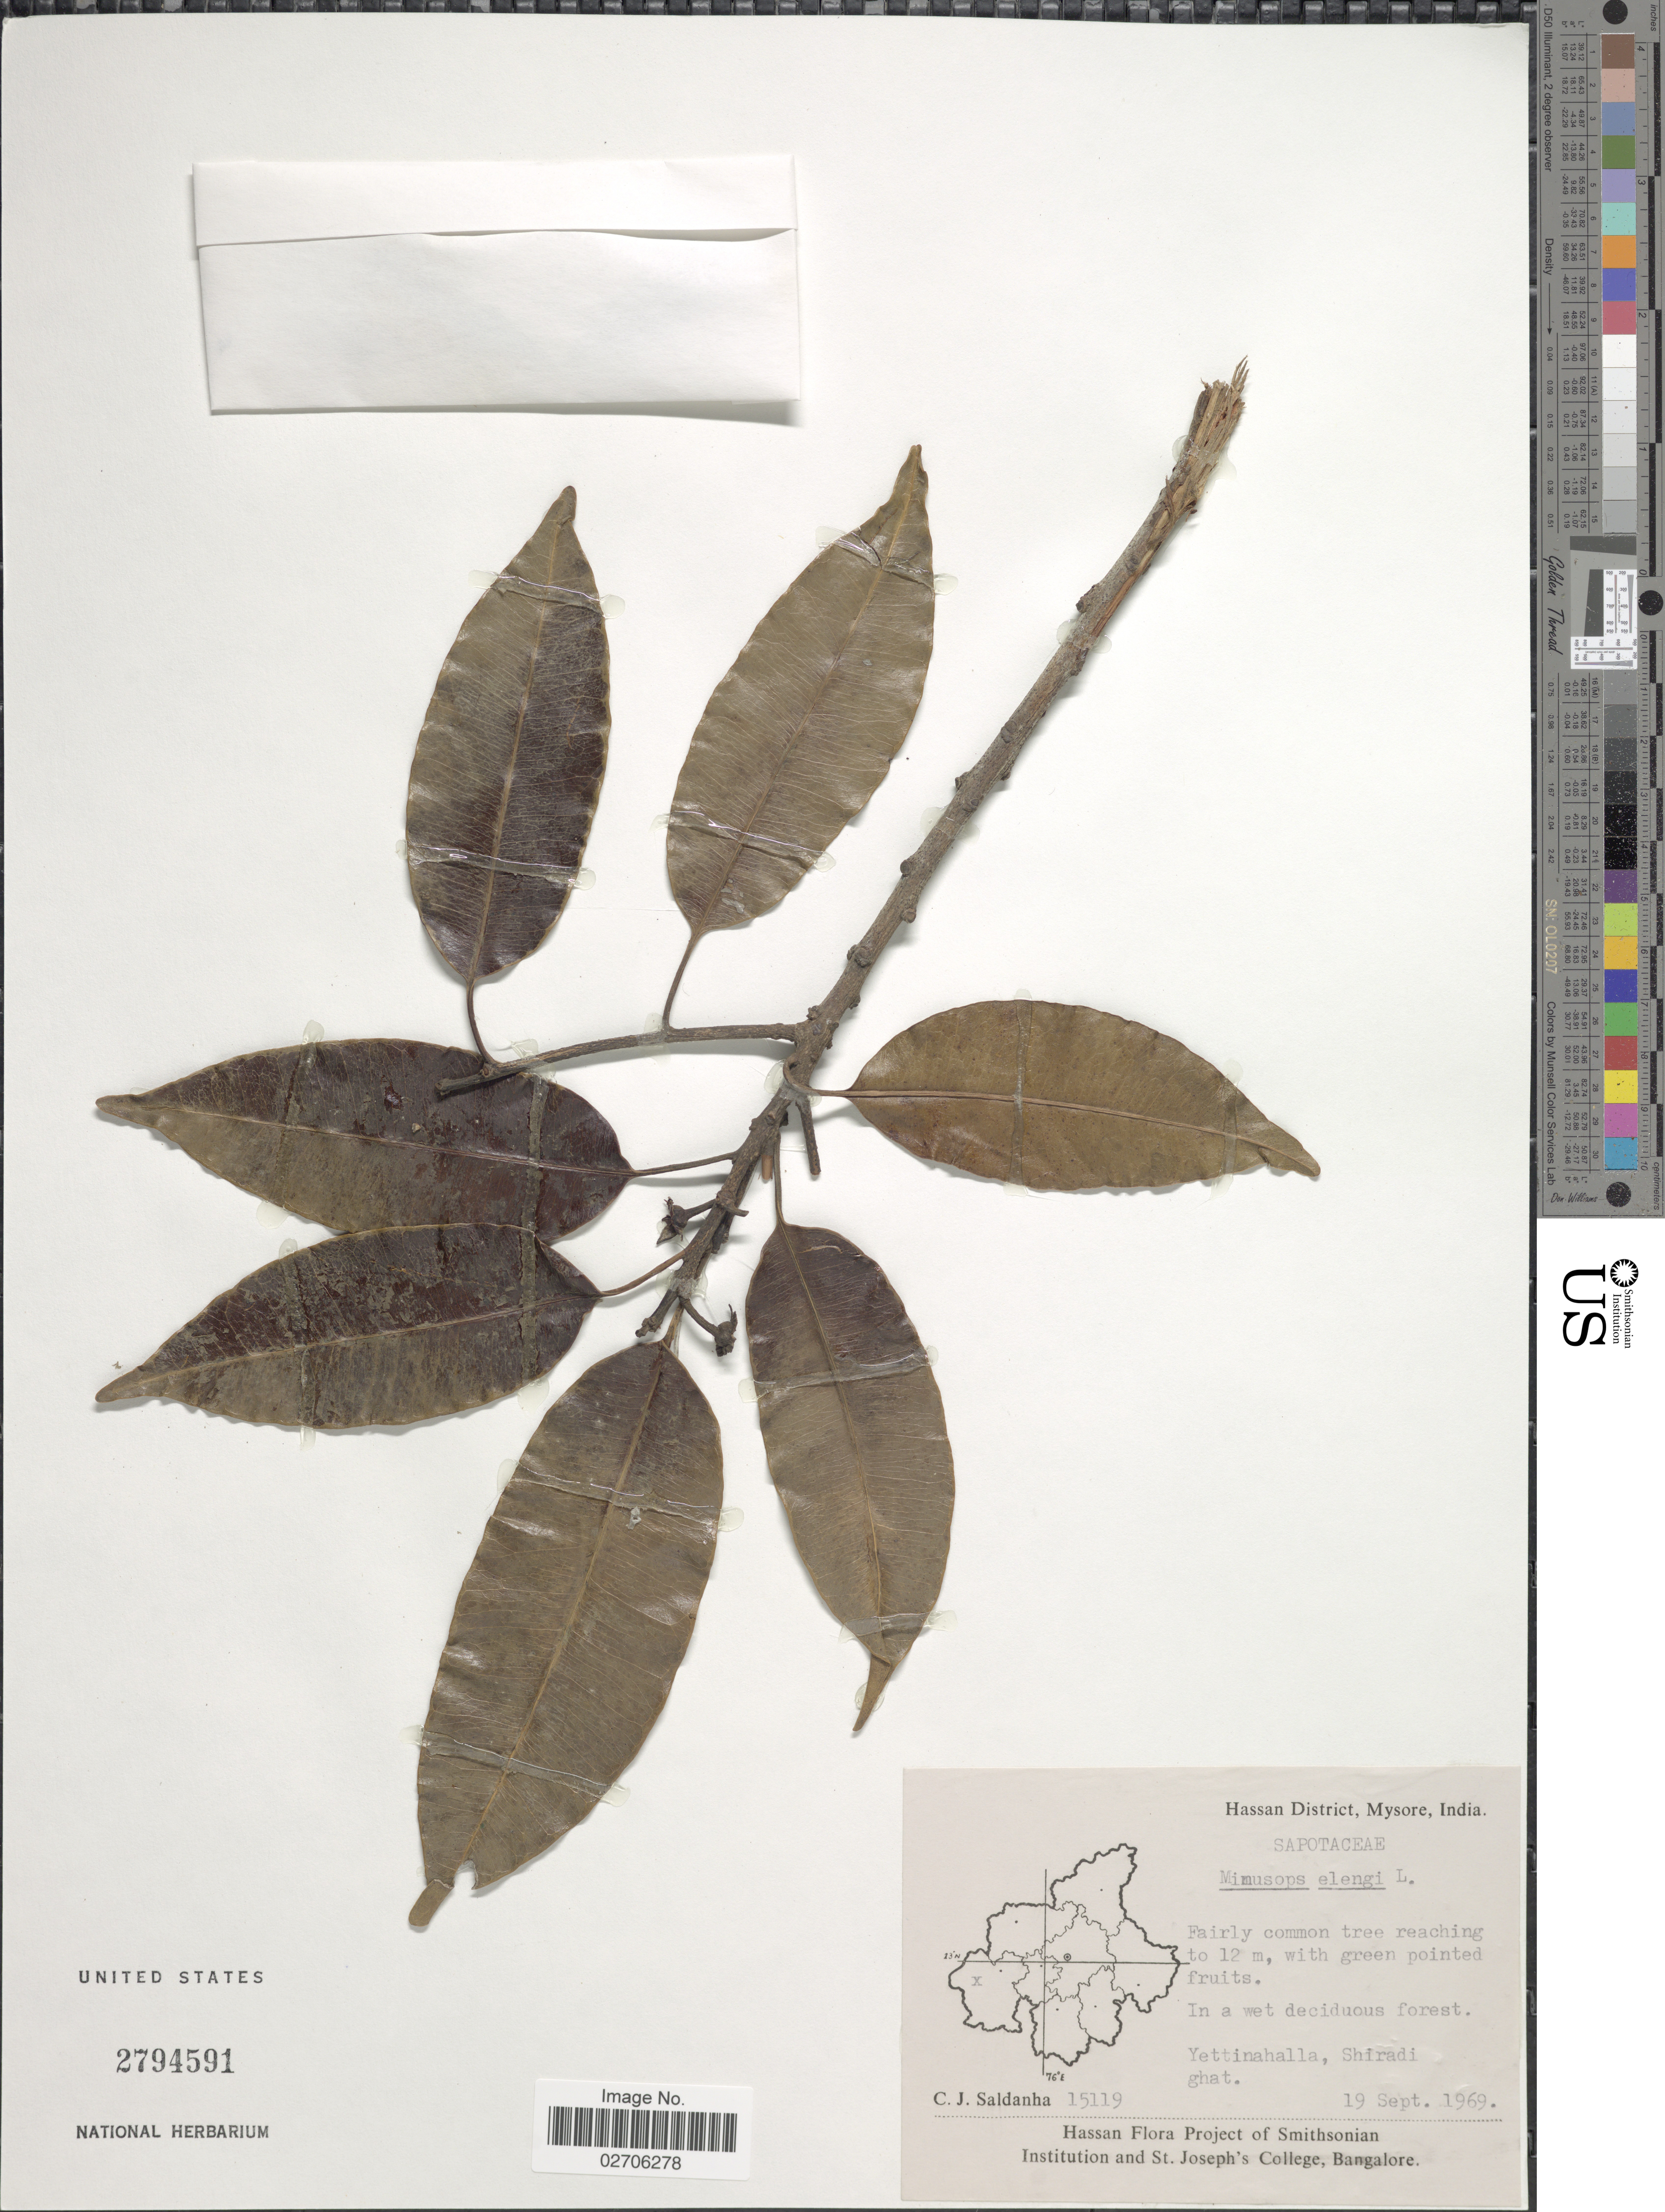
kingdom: Plantae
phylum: Tracheophyta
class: Magnoliopsida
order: Ericales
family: Sapotaceae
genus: Mimusops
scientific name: Mimusops djave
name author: Engl.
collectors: C. J. Saldanha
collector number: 15119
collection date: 1969-09-19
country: India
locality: Hassan District, Mysore. Yettinahalla, Shiradi ghat.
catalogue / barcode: US 2794591